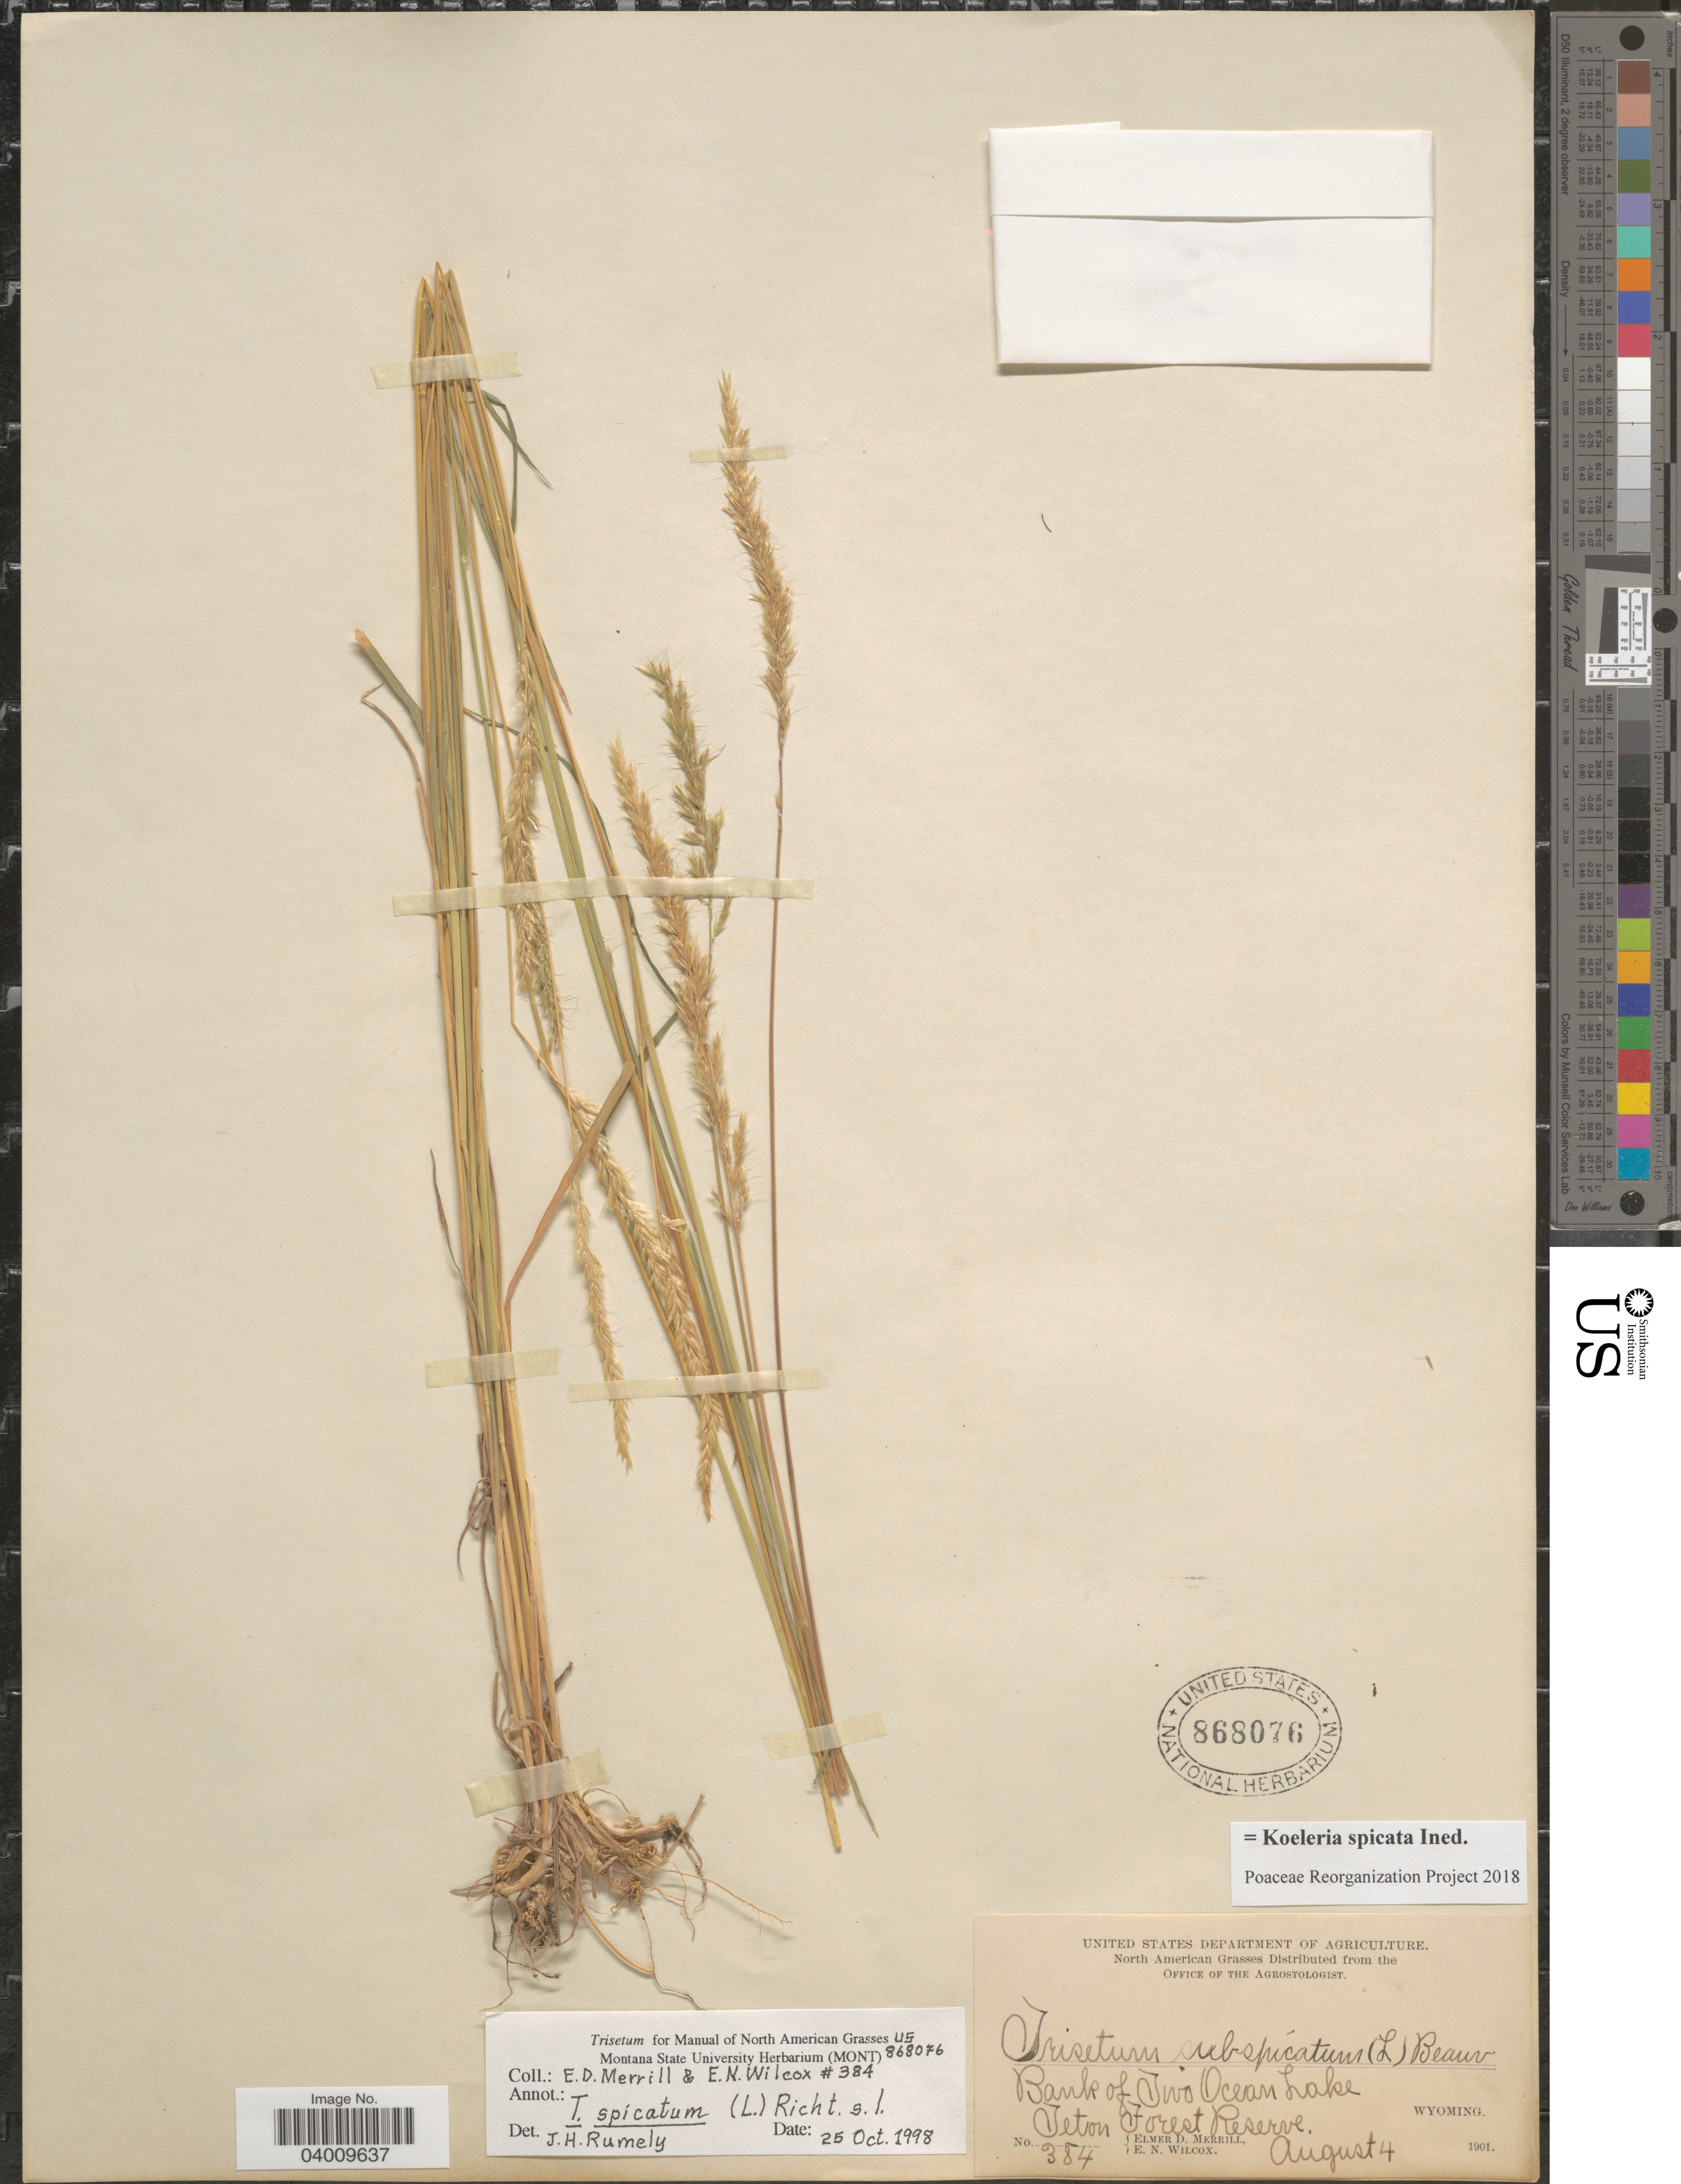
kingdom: Plantae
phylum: Tracheophyta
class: Liliopsida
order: Poales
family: Poaceae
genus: Koeleria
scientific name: Koeleria spicata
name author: (L.) Barberá et al.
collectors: E. D. Merrill & E. Wilcox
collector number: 384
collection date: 1901-08-04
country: United States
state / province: Wyoming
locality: Bank of Two Ocean Lake. Teton Forest Reserve.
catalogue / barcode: US 868076